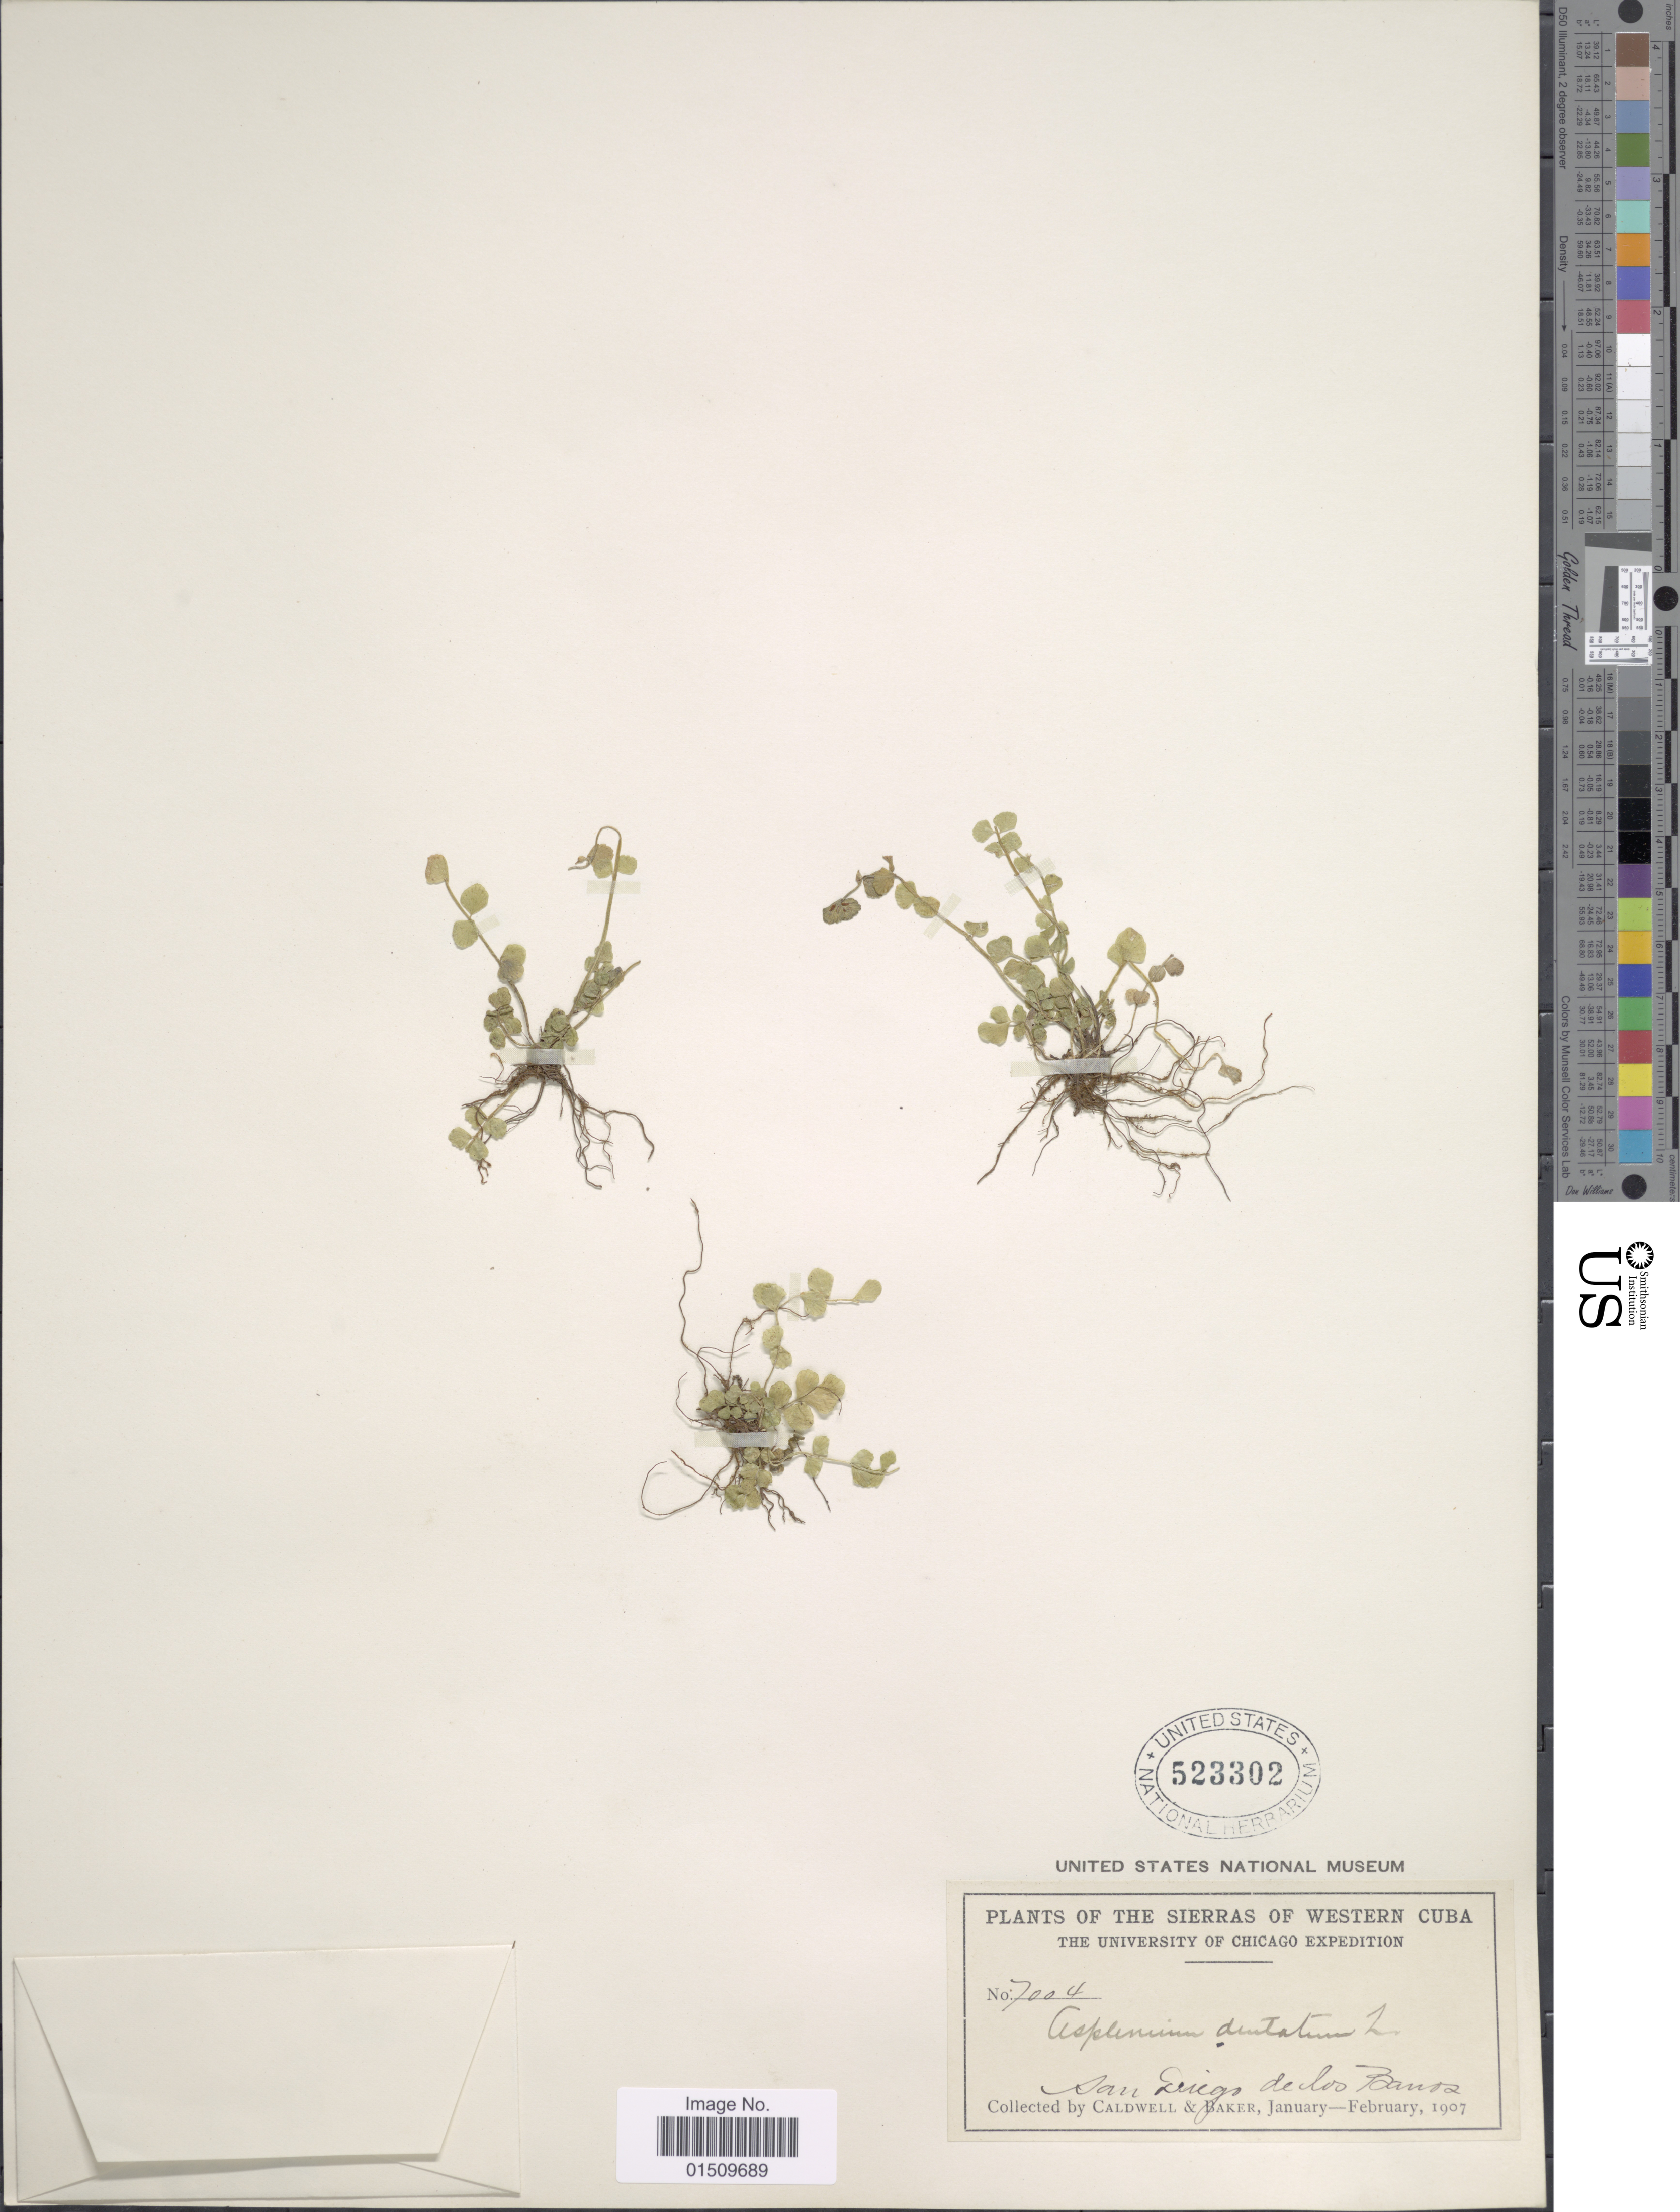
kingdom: Plantae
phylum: Tracheophyta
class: Polypodiopsida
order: Polypodiales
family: Aspleniaceae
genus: Asplenium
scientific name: Asplenium trichomanes-dentatum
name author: L.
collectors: -. Caldwell & -- Baker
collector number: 7004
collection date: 1907-01/1907-02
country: Cuba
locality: The Sierrad of Western Cubas, San Diego de los Banos.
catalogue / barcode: US 523302